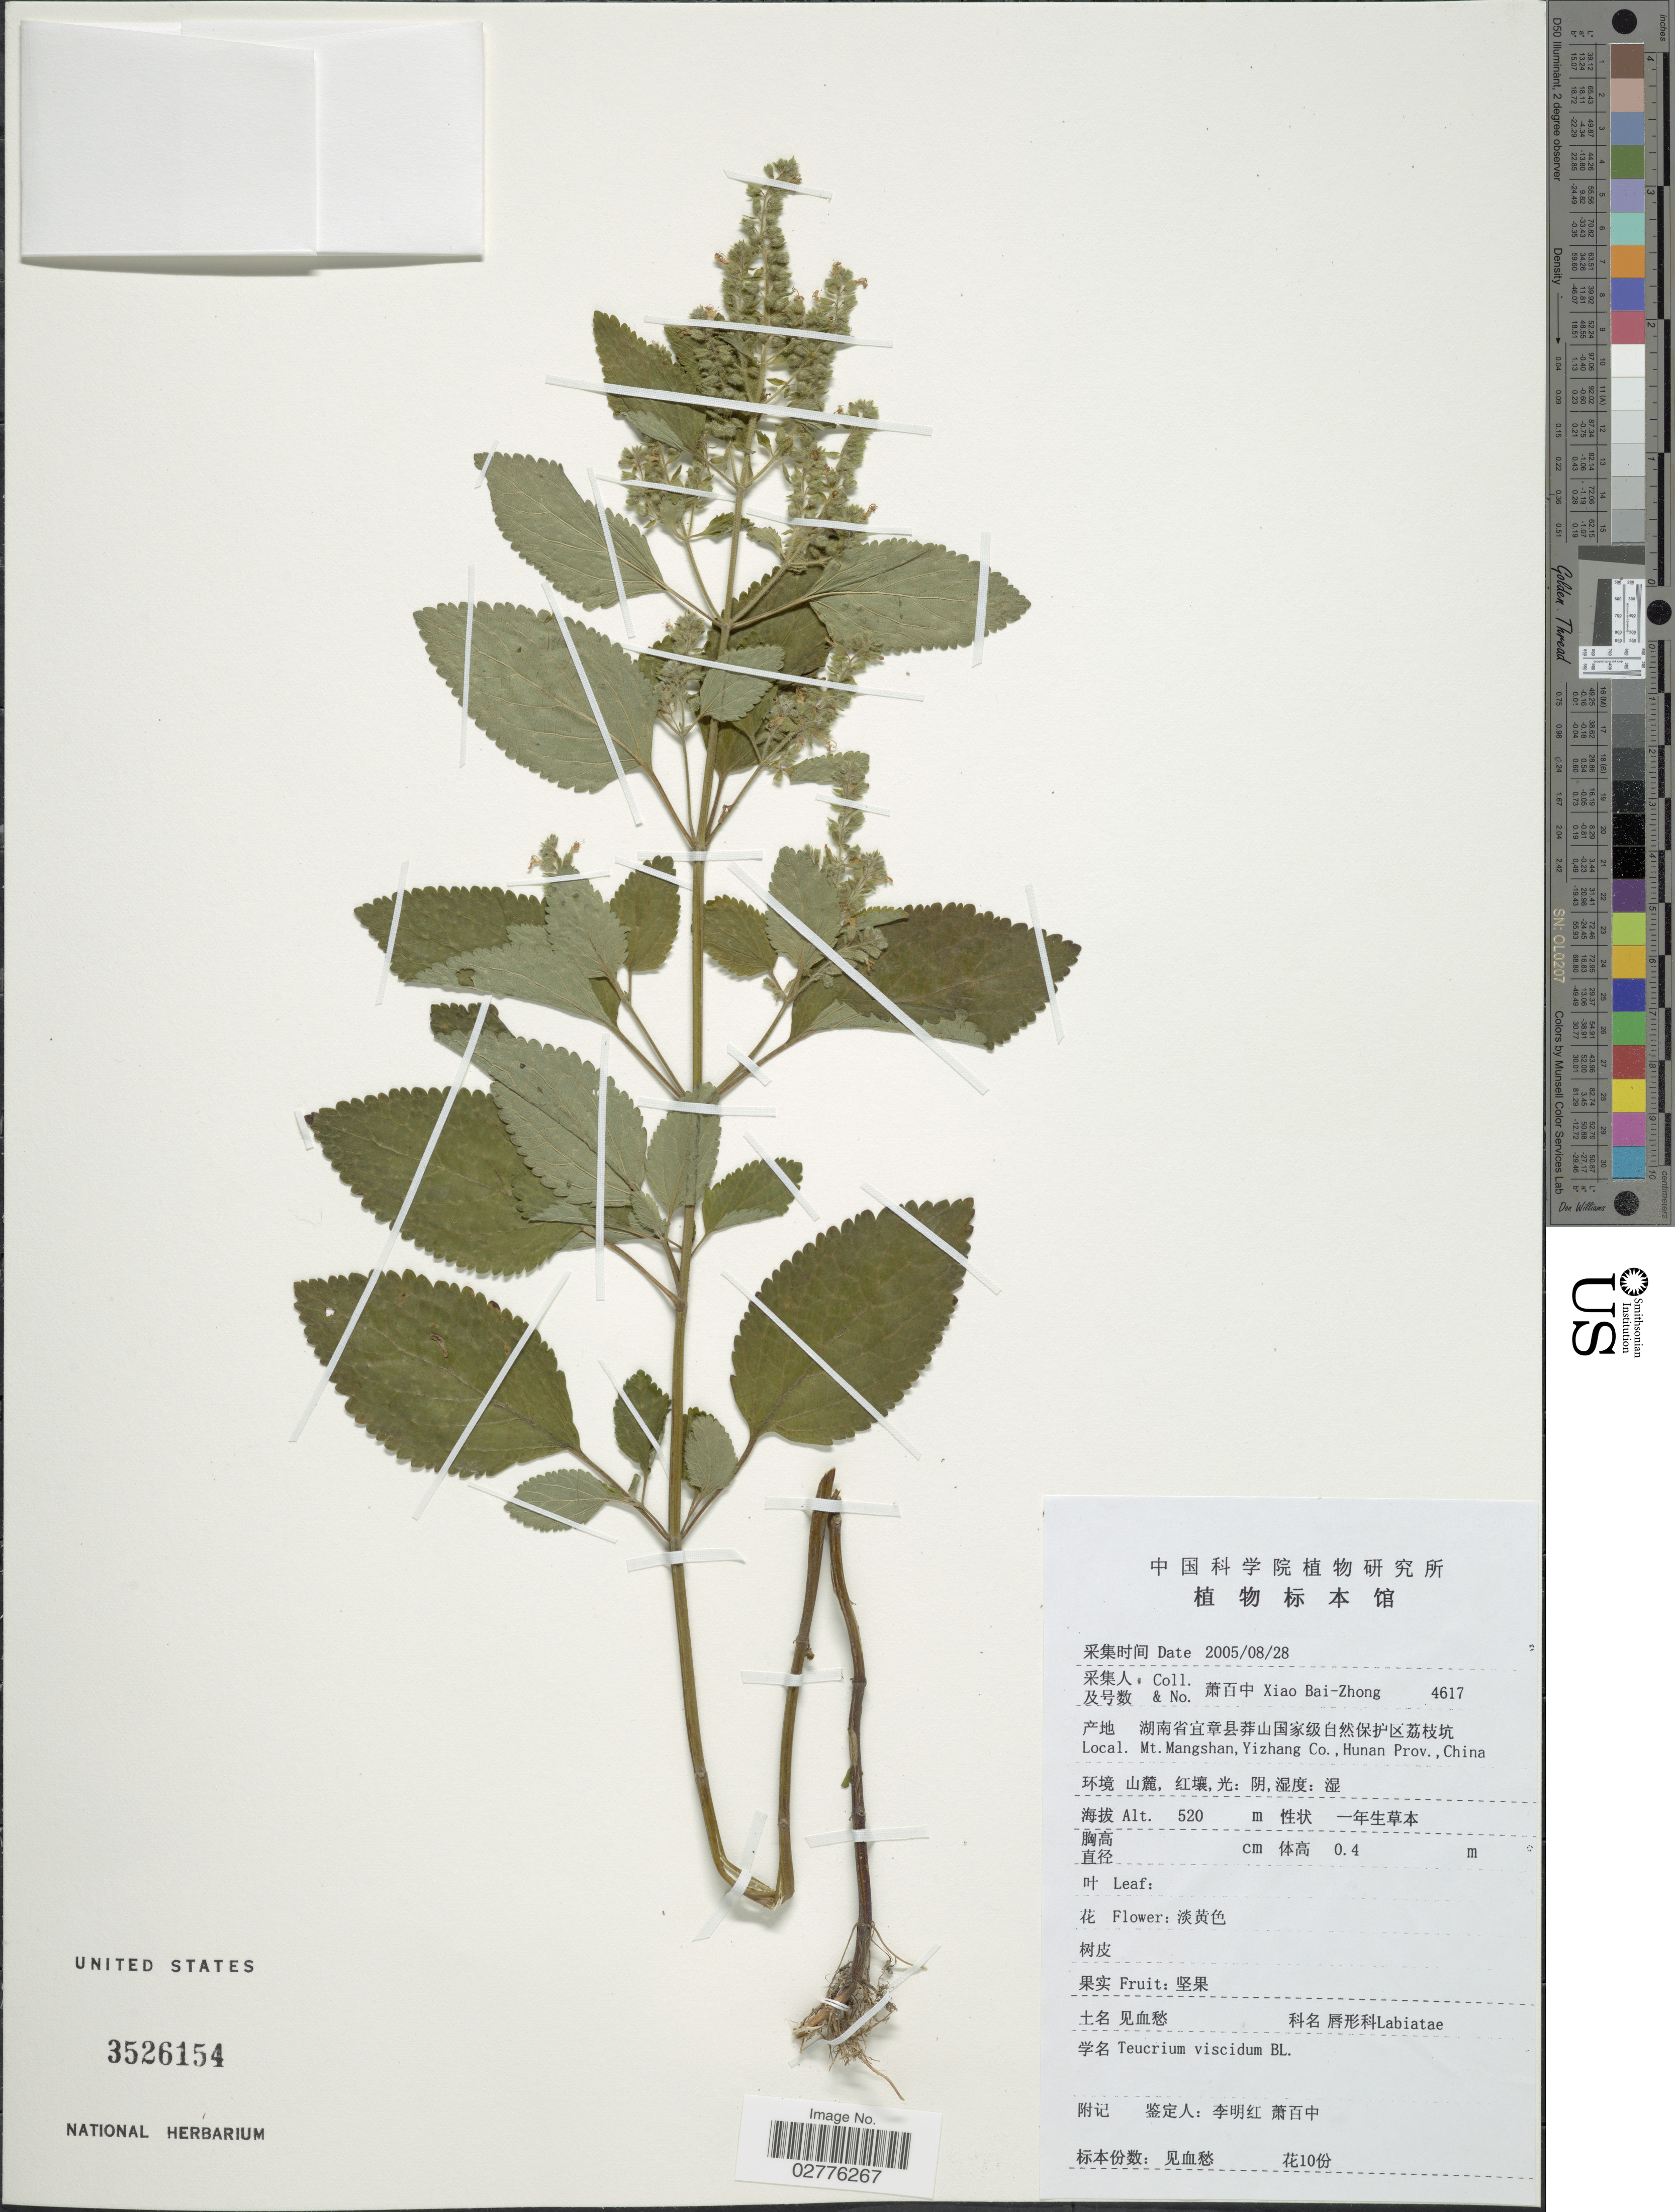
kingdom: Plantae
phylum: Tracheophyta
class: Magnoliopsida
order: Lamiales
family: Lamiaceae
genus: Teucrium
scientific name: Teucrium viscidum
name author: Blume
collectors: B. Z. Xiao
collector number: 4617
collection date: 2005-08-28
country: China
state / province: Hunan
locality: Mt. Mangshan, Yizhang Co.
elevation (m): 520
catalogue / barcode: US 3526154